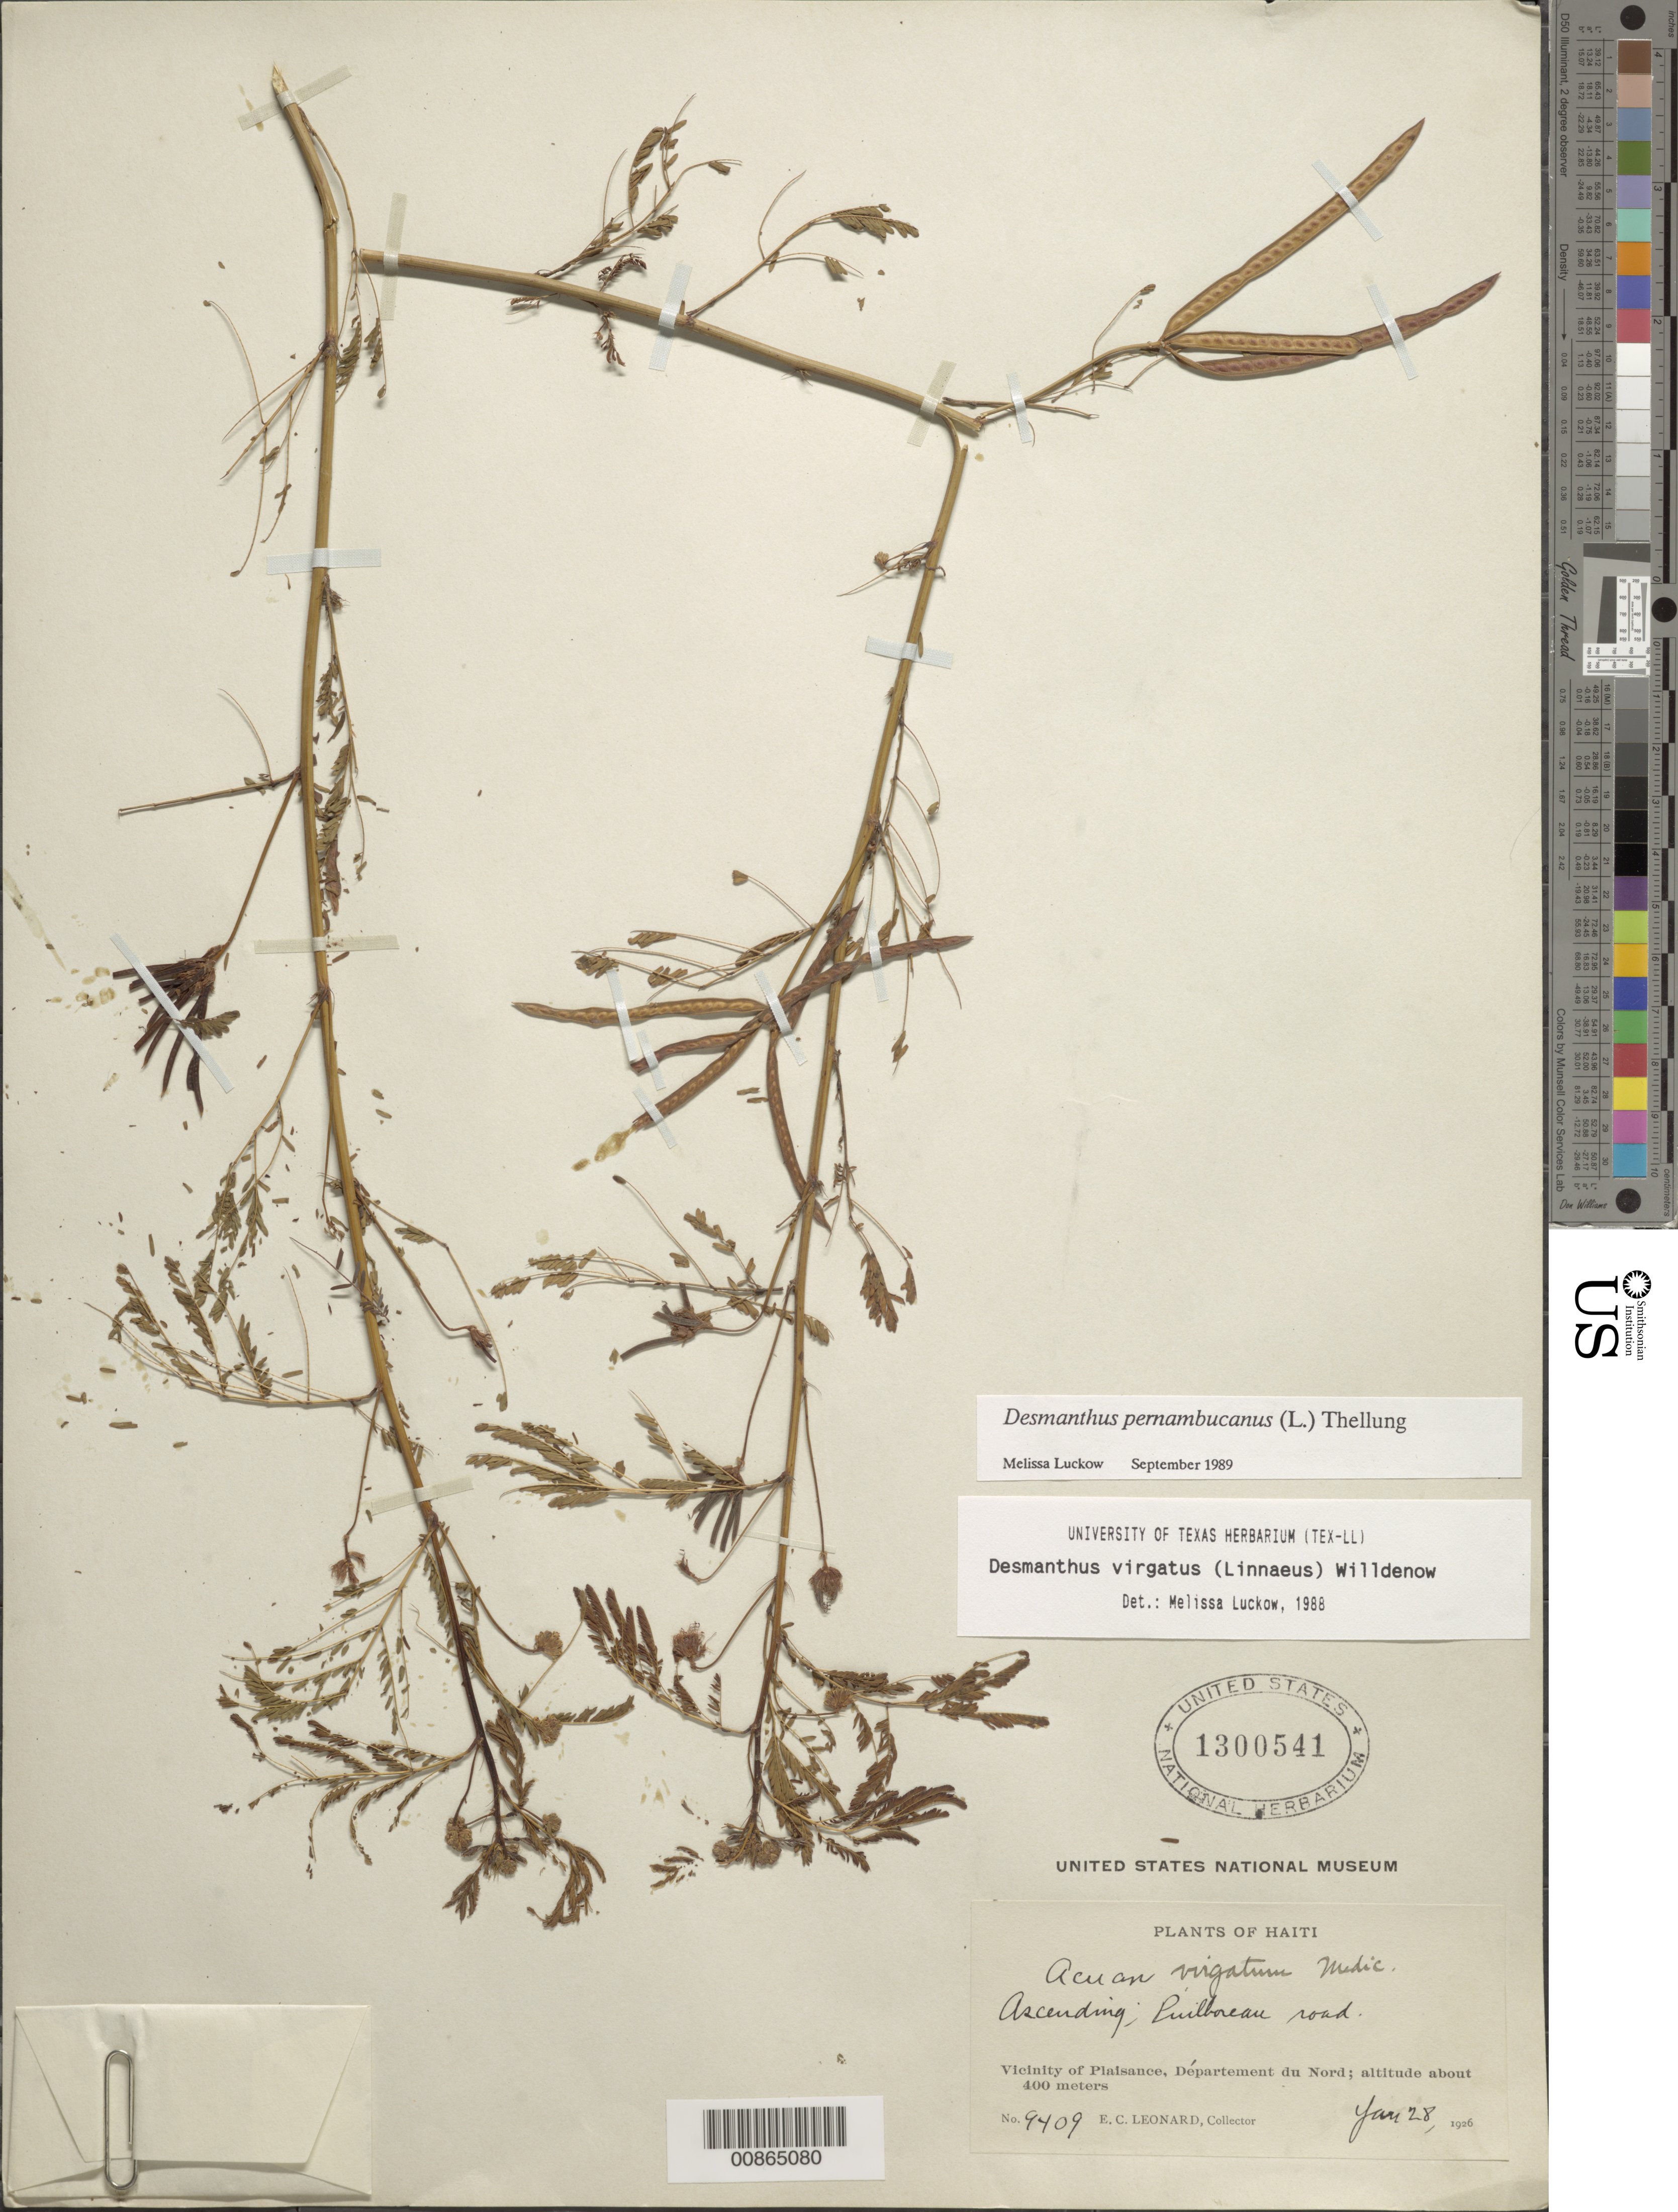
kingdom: Plantae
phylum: Tracheophyta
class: Magnoliopsida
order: Fabales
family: Fabaceae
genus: Desmanthus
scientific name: Desmanthus pernambucanus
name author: (L.) Thell.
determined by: Luckow, M. A.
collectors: E. C. Leonard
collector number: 9409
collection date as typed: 28 Jan 1926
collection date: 1926-01-28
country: Haiti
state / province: Nord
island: Hispaniola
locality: Vicinity of Plaisance. Puilboreau road.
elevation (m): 400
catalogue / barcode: US 1300541